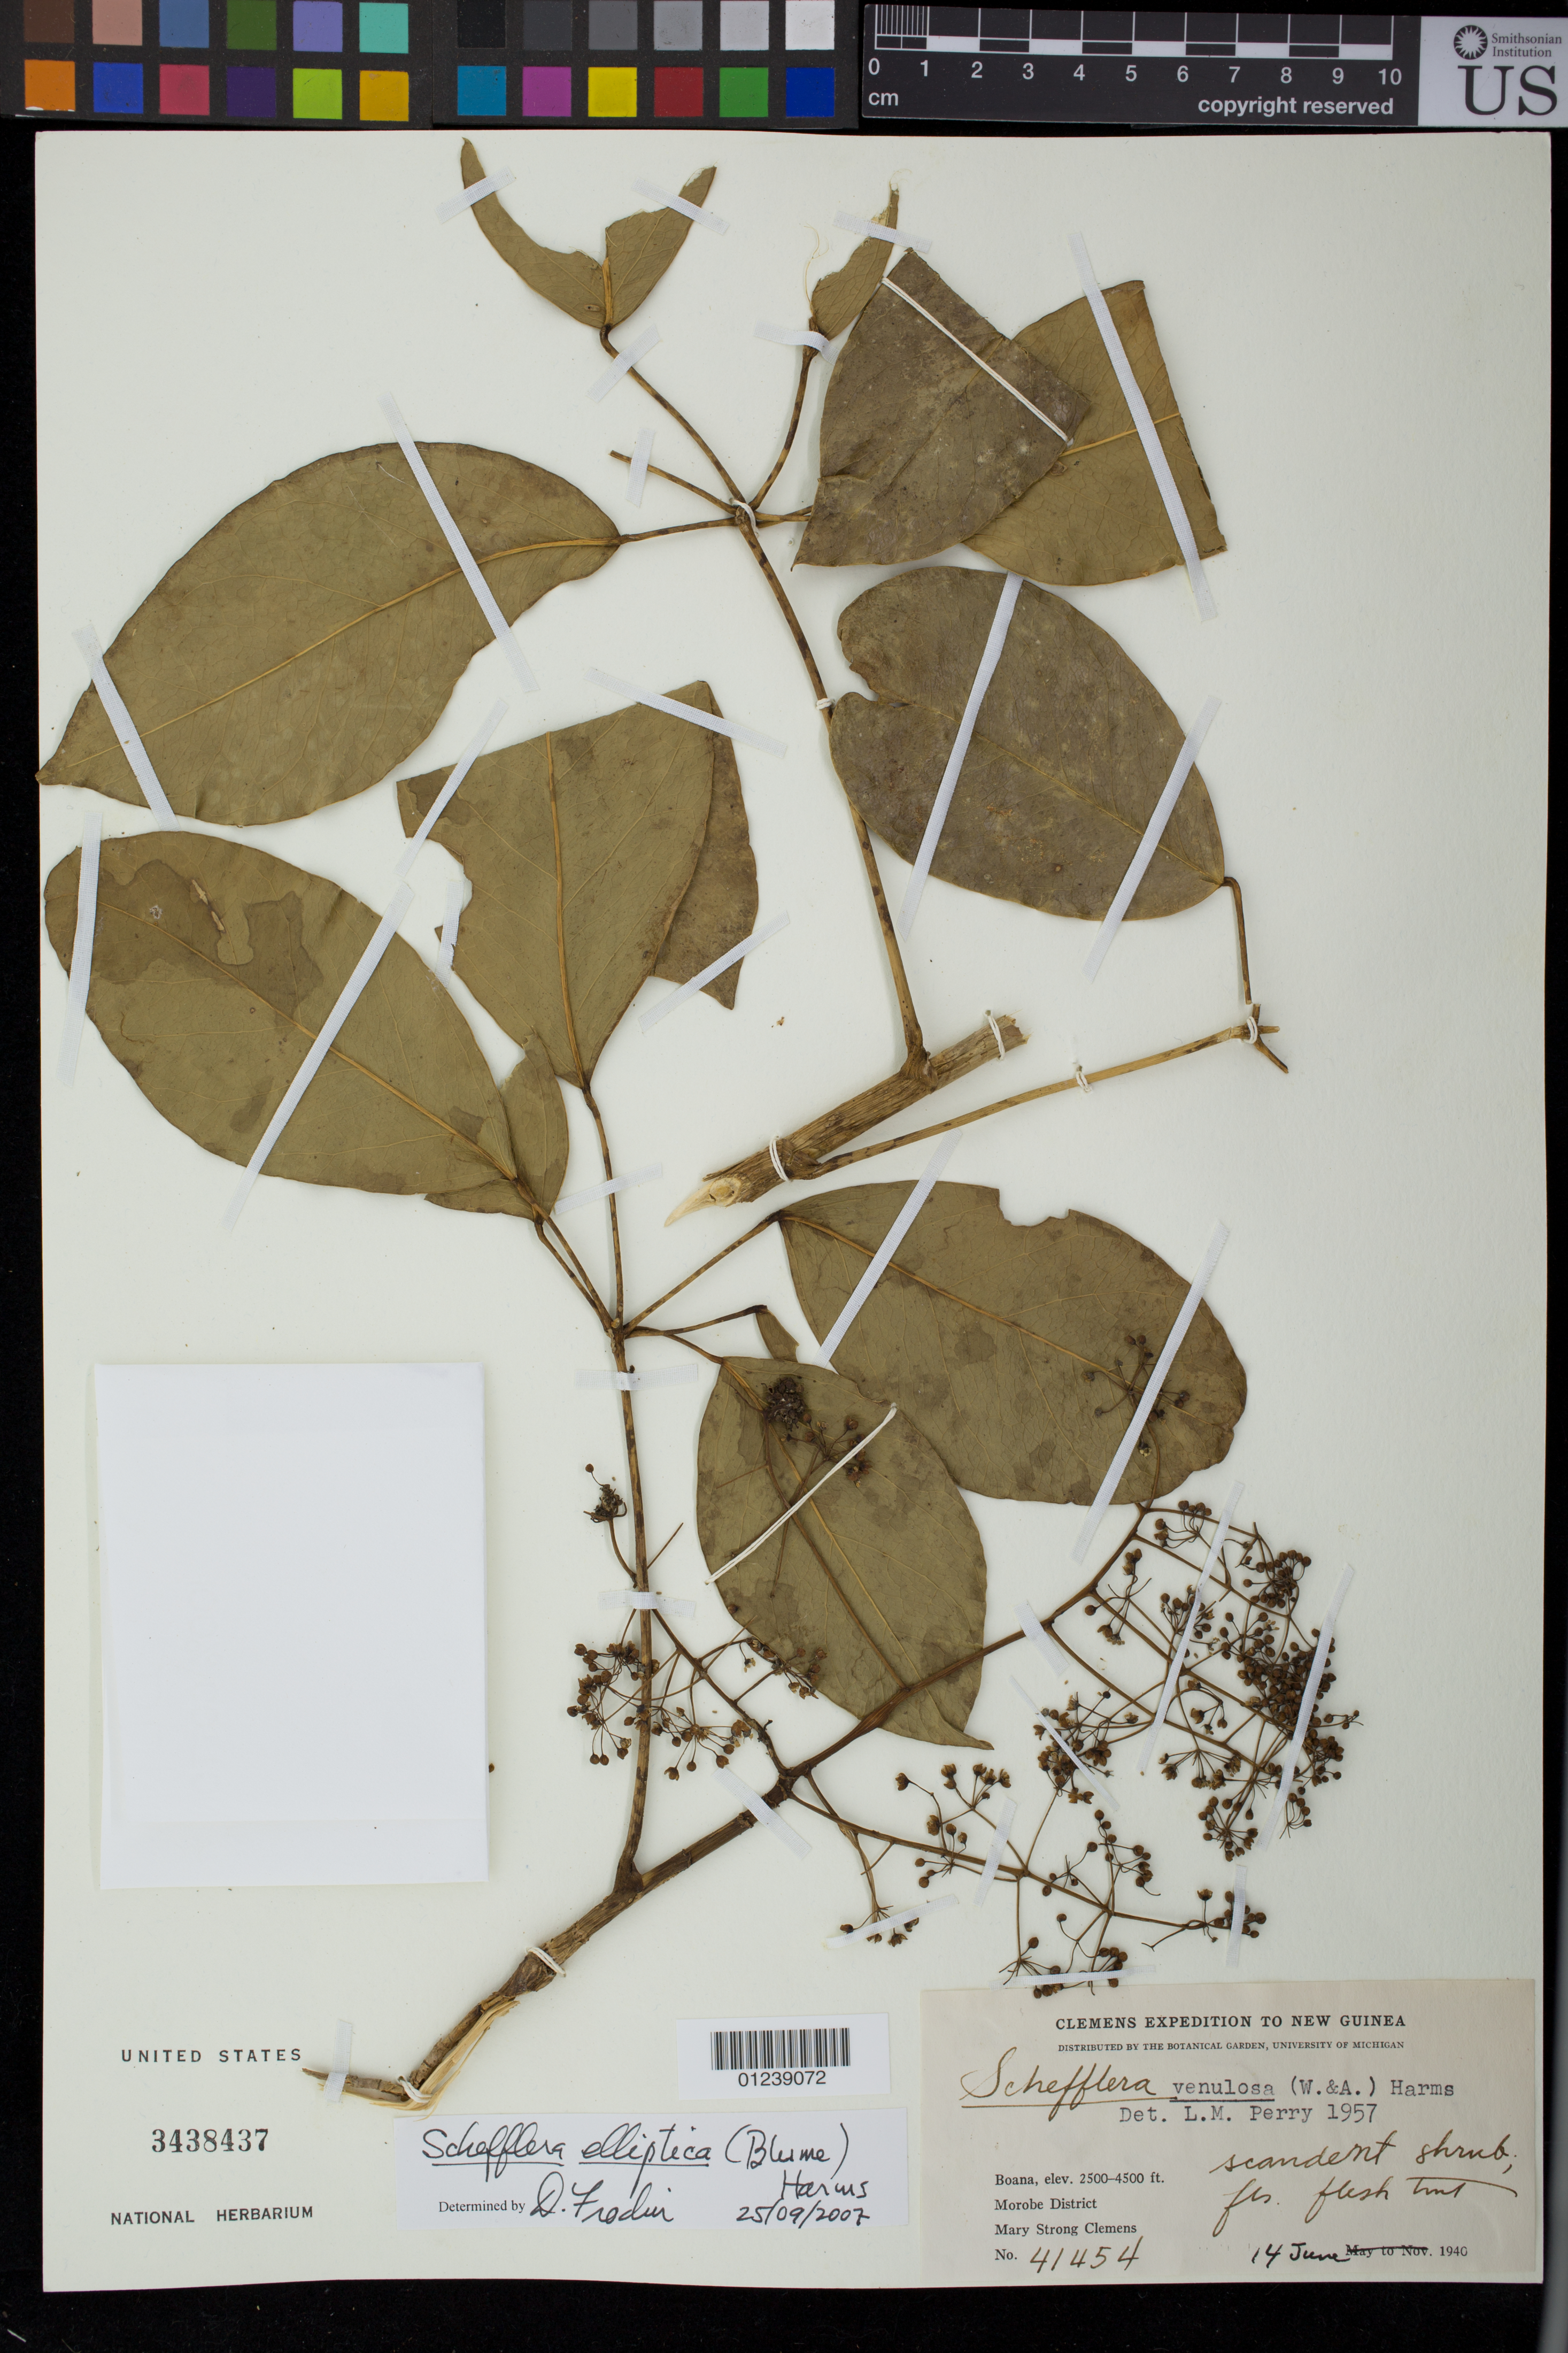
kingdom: Plantae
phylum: Tracheophyta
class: Magnoliopsida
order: Apiales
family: Araliaceae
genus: Heptapleurum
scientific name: Heptapleurum ellipticum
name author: (Blume) Seem.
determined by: Wagner, W. L., (BOT), Smithsonian Institution - National Museum of Natural History (UNITED STATES)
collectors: M. S. Clemens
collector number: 41454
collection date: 1940-06-14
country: Papua New Guinea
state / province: Morobe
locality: Boana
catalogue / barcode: US 3438437